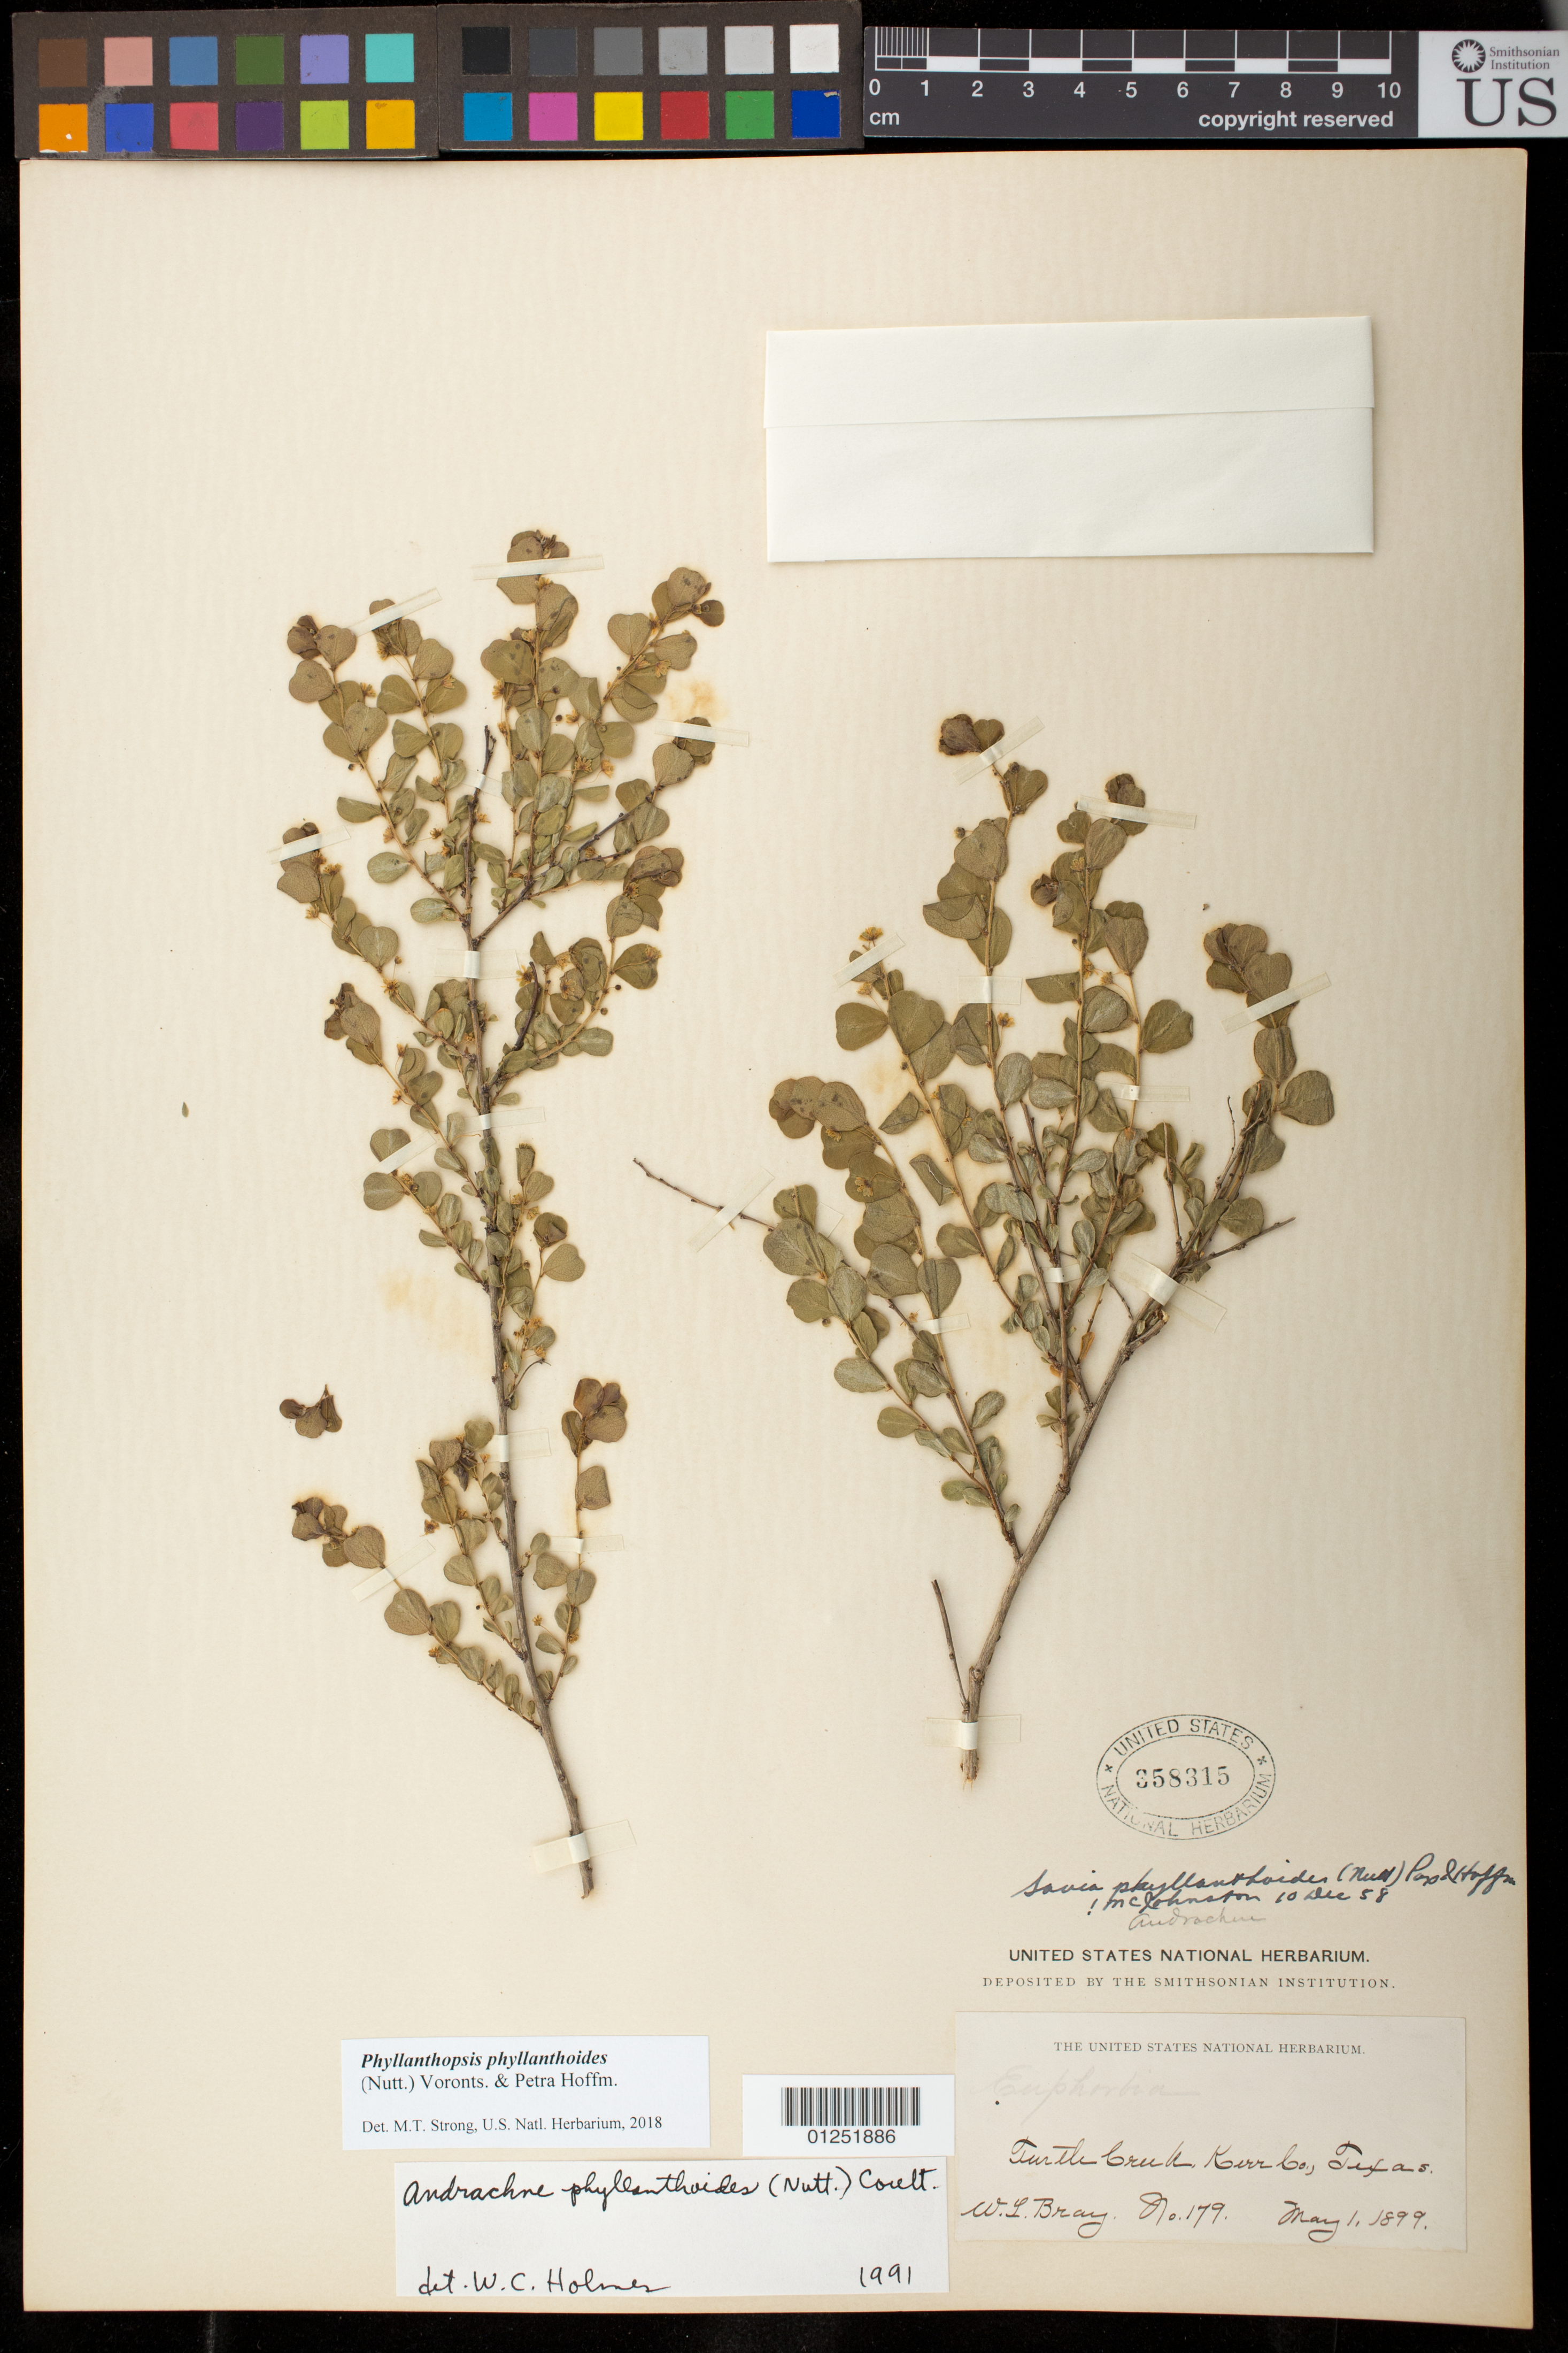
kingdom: Plantae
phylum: Tracheophyta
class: Magnoliopsida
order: Malpighiales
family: Phyllanthaceae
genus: Phyllanthopsis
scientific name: Phyllanthopsis phyllanthoides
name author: (Nutt.) Voronts. & Petra Hoffm.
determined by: Strong, M. T., (US), Smithsonian Institution - National Museum of Natural History (UNITED STATES)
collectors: W. Bray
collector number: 179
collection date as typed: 1 May 1899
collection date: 1899-05-01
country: United States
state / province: Texas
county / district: Kerr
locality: Turtle Creek.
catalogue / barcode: US 358315